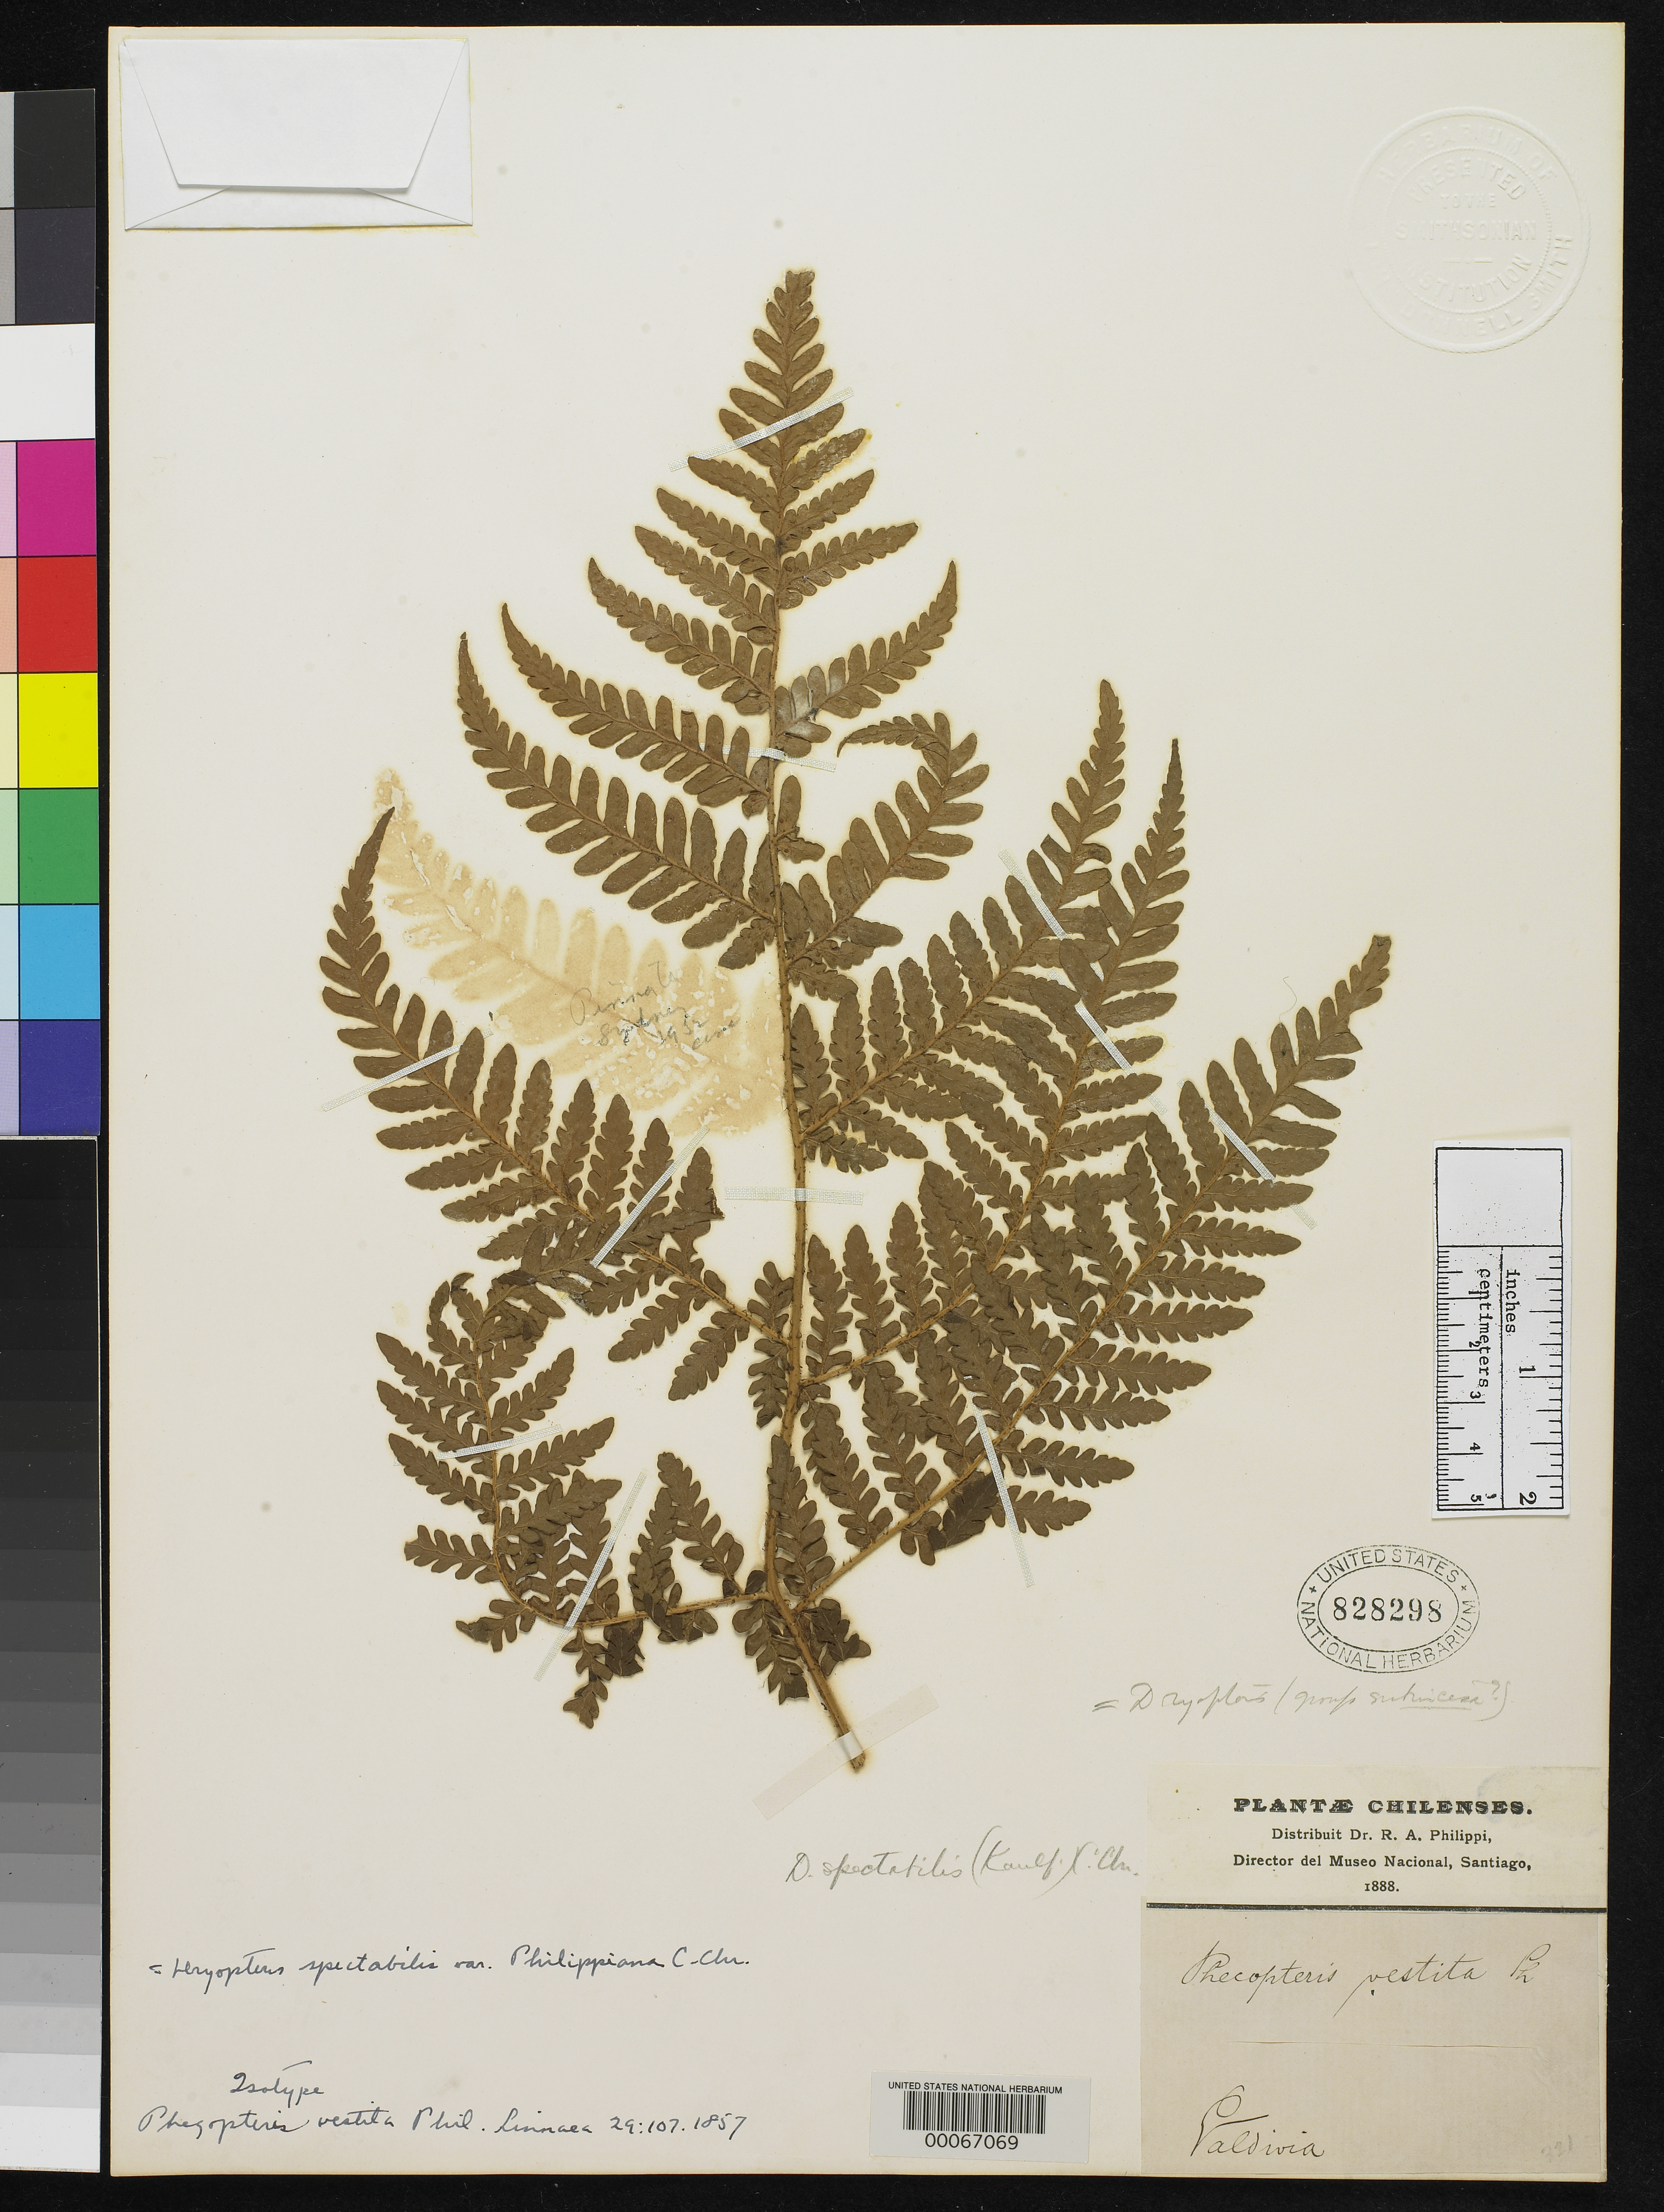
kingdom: Plantae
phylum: Tracheophyta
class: Polypodiopsida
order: Polypodiales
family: Thelypteridaceae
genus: Phegopteris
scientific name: Phegopteris vestita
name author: Phil.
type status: Type Collection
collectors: R. A. Philippi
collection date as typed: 1888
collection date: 1888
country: Chile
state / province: Los Ríos (XIV)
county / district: Valdivia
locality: Valdiva.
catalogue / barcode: US 828298